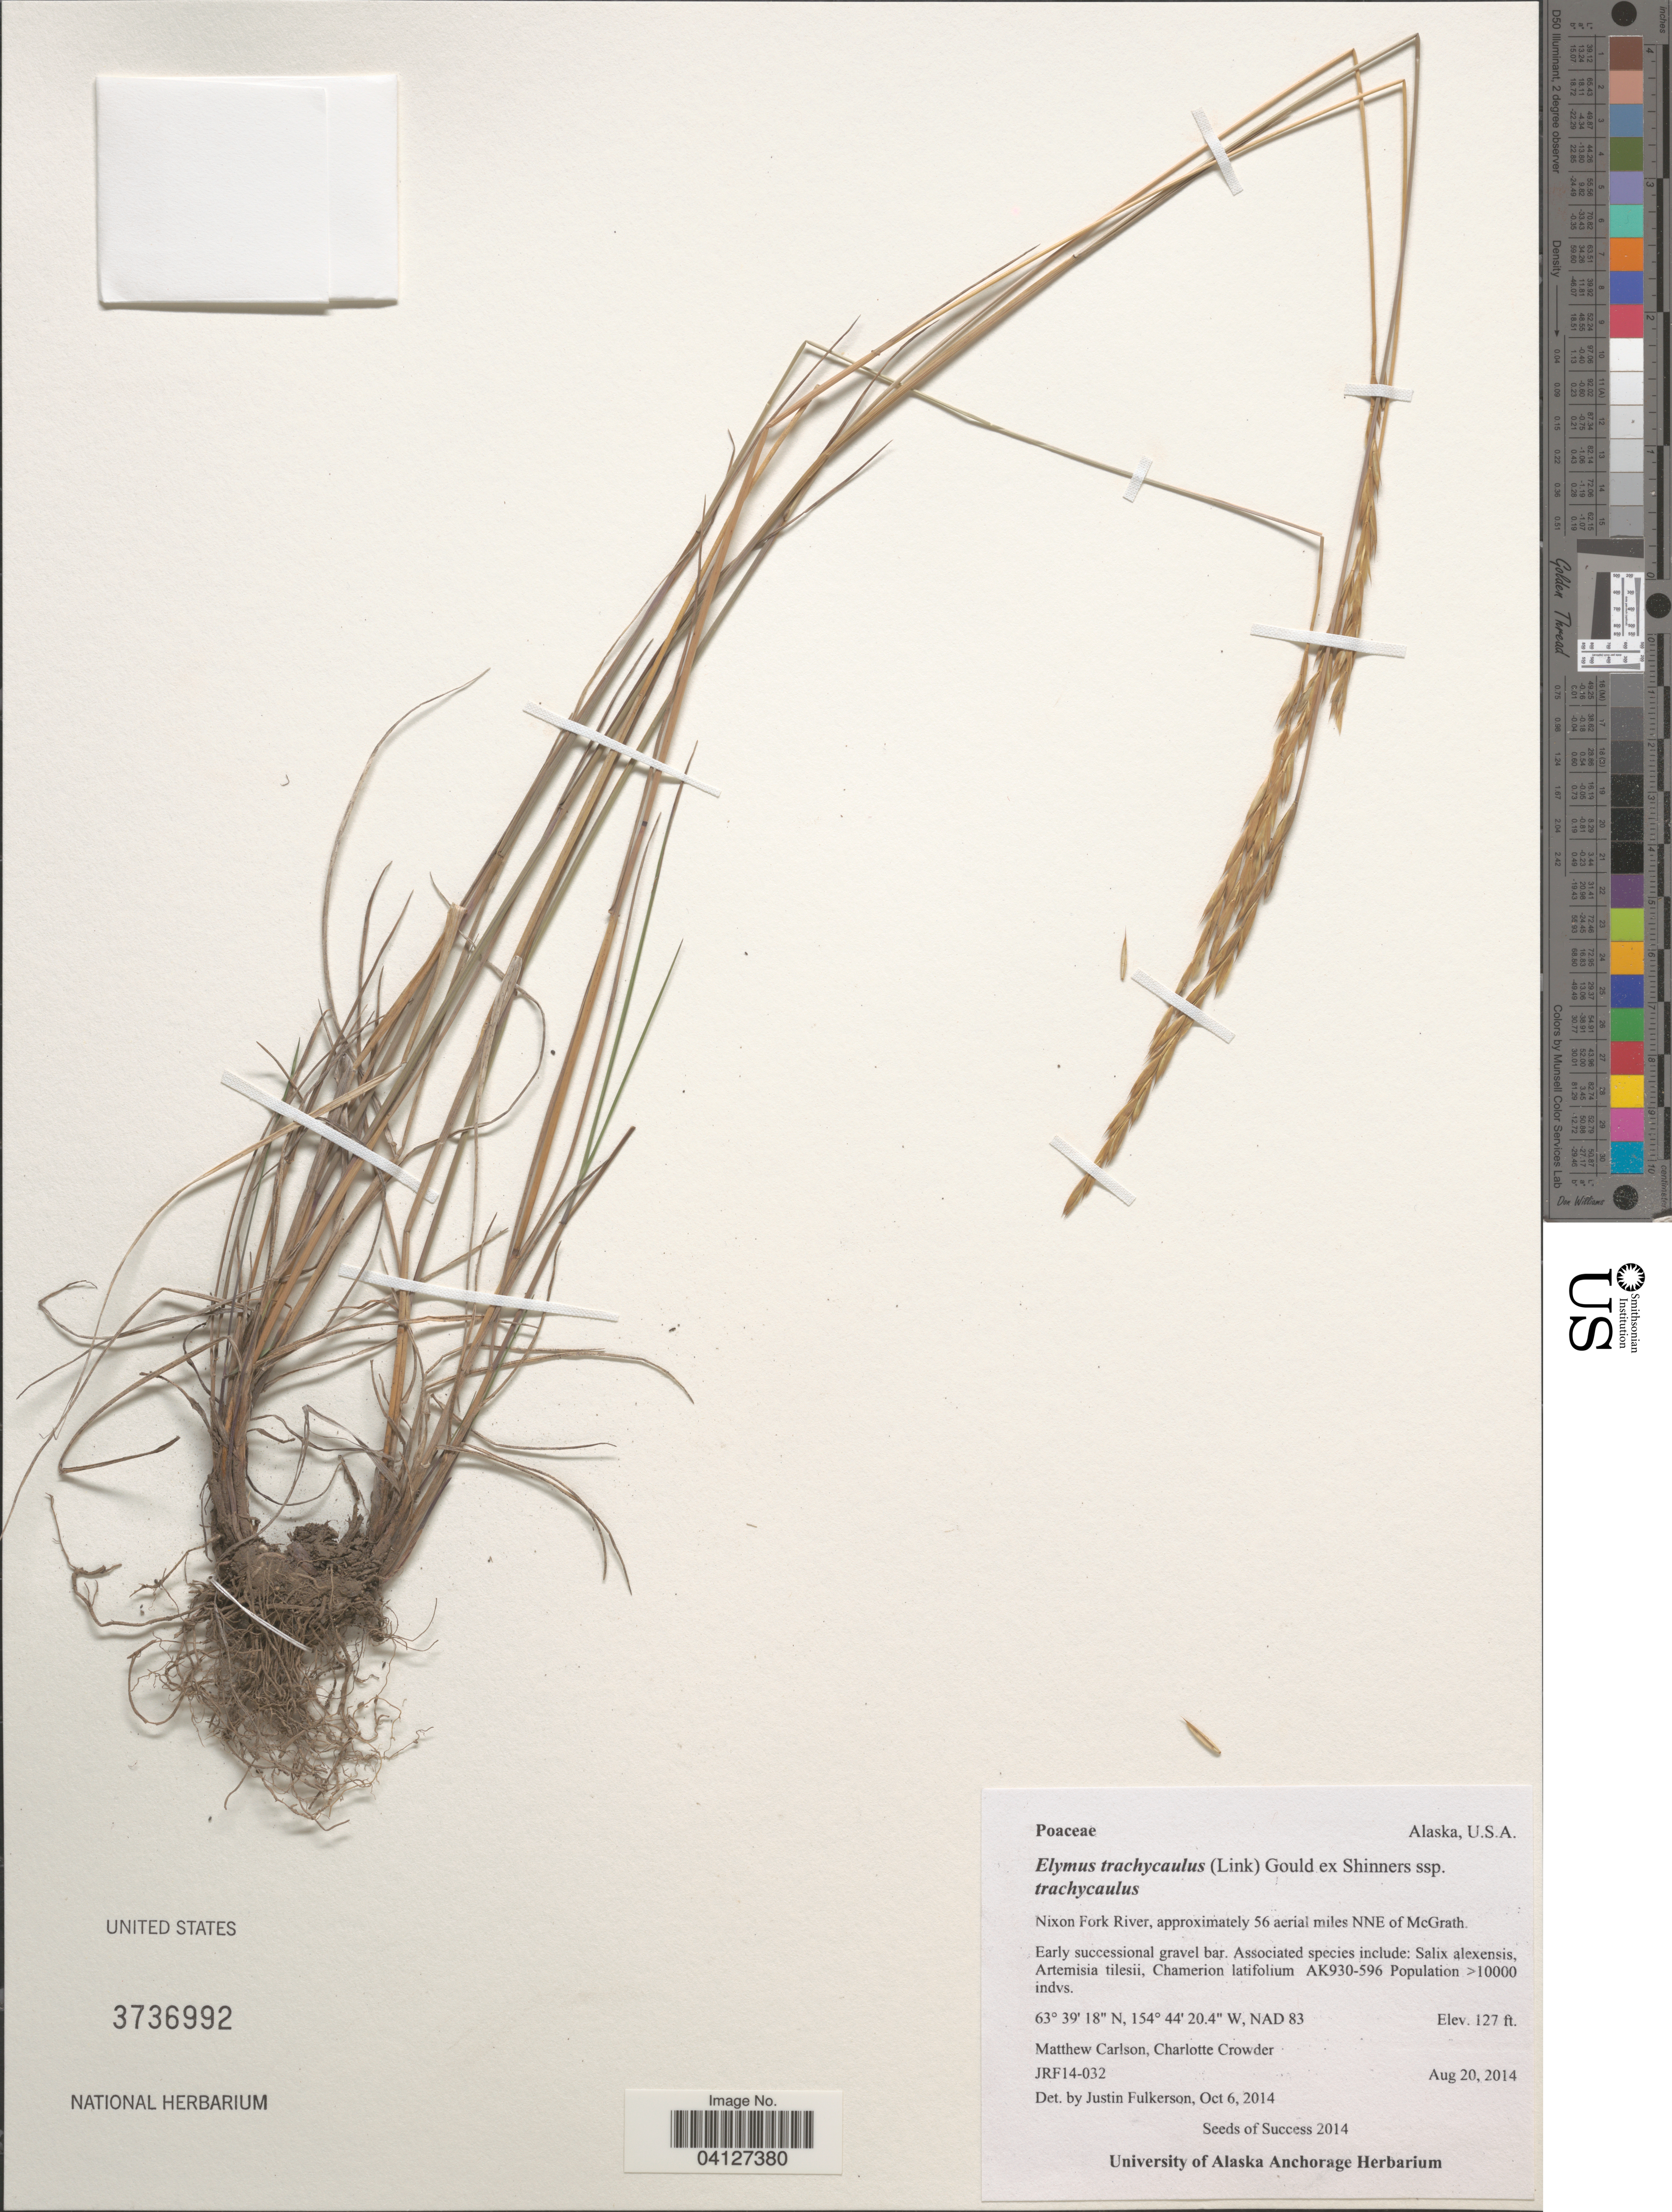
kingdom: Plantae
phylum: Tracheophyta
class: Liliopsida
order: Poales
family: Poaceae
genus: Elymus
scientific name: Elymus trachycaulus subsp. trachycaulus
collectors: M. Carlson & C. Crowder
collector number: JRF14-032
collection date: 2014-08-20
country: United States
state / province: Alaska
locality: Nixon Fork River, approximately 56 aerial miles NNE of McGrath.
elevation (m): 39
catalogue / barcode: US 3736992